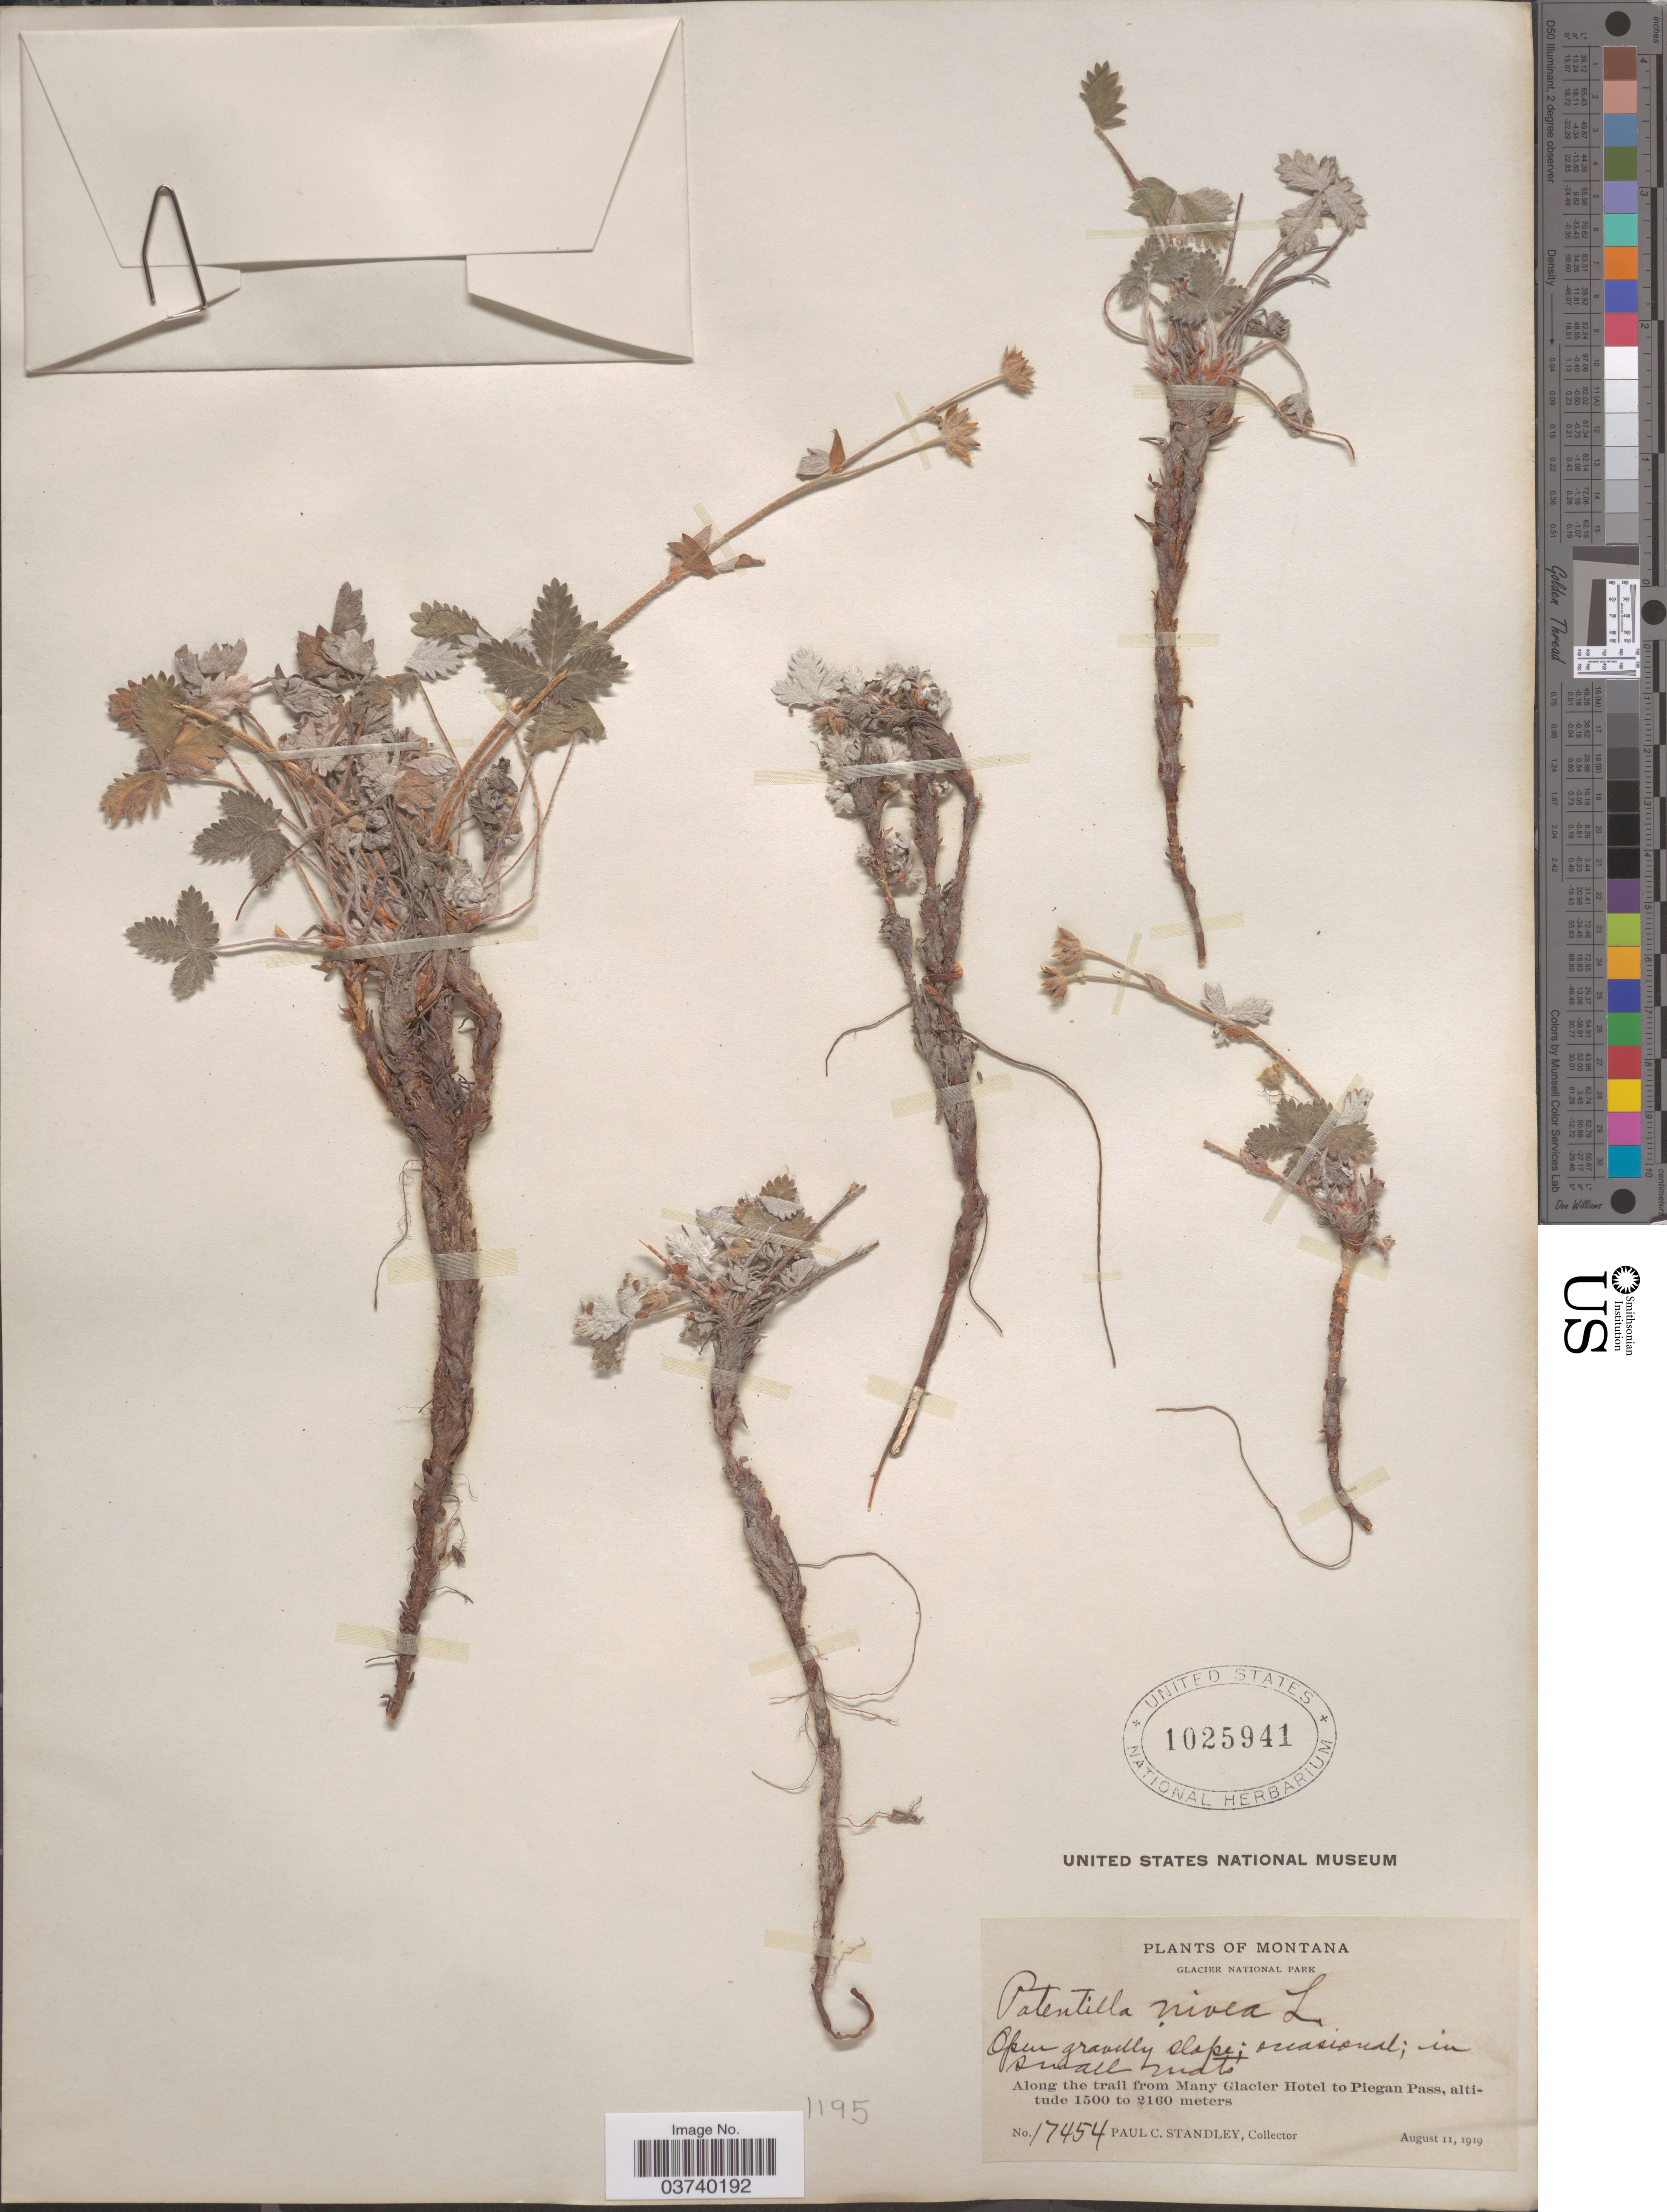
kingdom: Plantae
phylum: Tracheophyta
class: Magnoliopsida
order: Rosales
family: Rosaceae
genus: Potentilla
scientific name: Potentilla nivea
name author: L.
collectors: P. C. Standley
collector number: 17454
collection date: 1919-08-11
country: United States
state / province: Montana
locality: Glacier National Park. Along the trail from Many Glacier Hotel to Piegan Pass.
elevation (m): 1500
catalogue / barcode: US 1025941